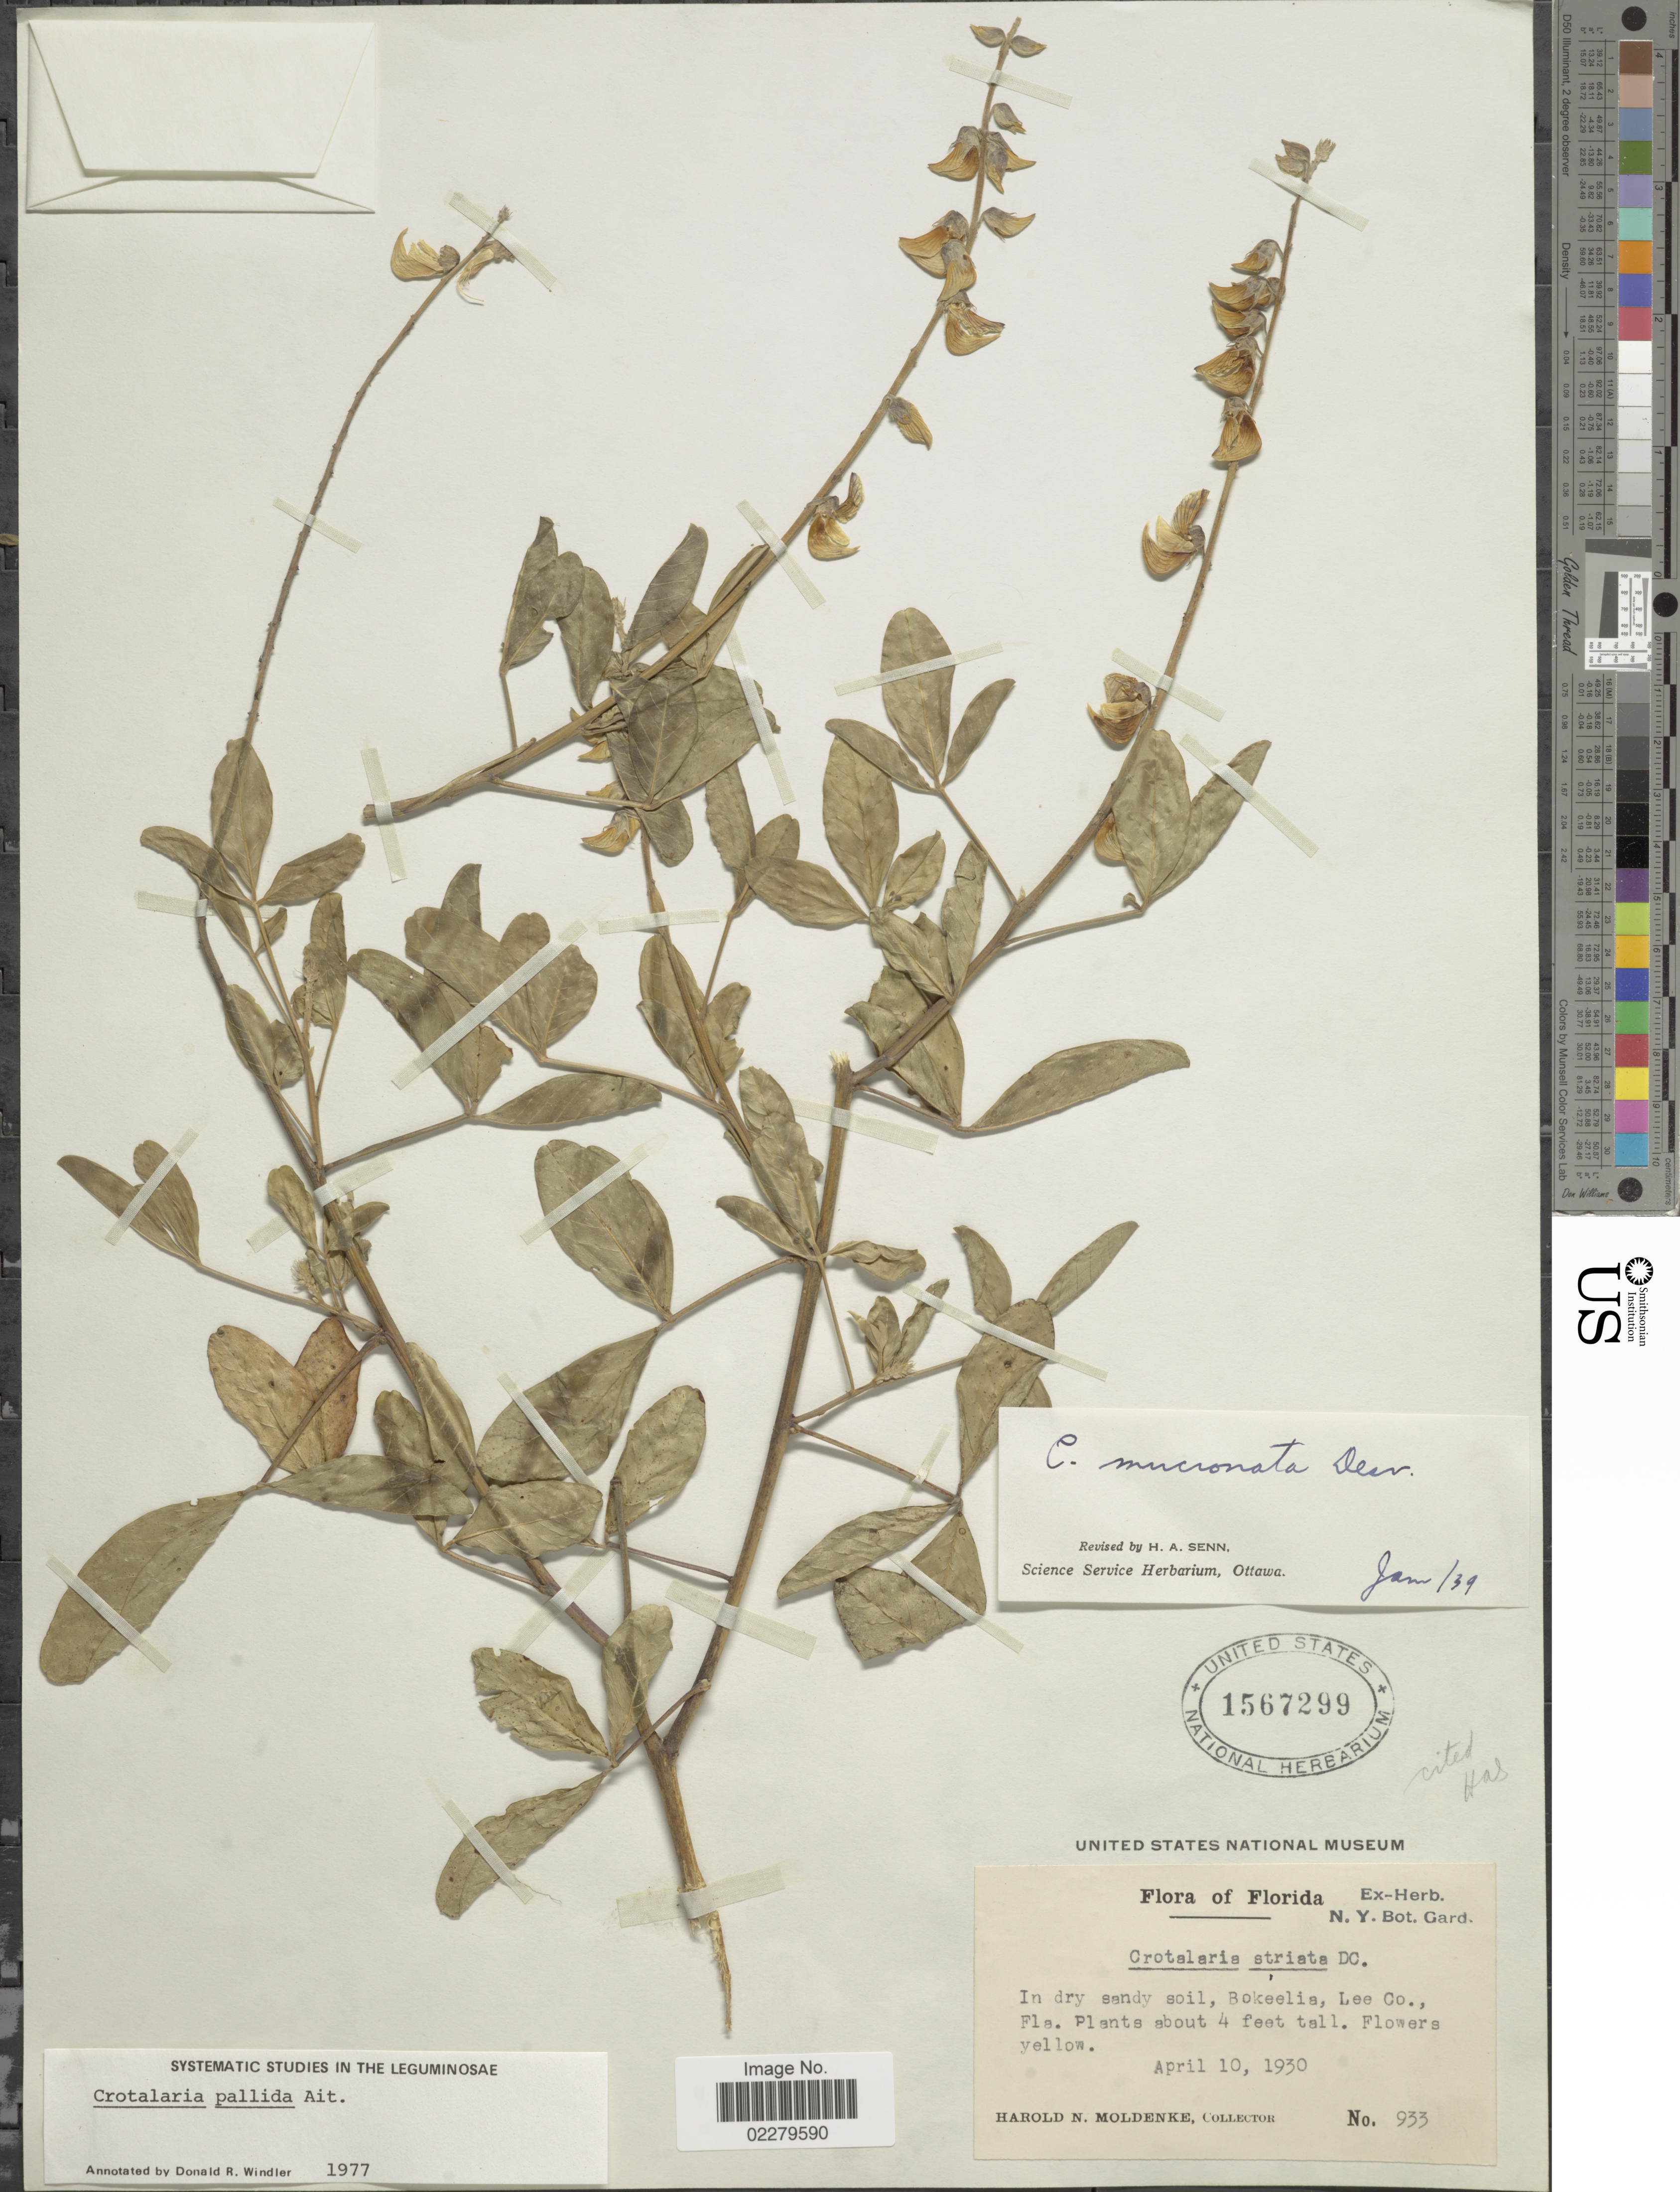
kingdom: Plantae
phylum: Tracheophyta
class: Magnoliopsida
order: Fabales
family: Fabaceae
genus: Crotalaria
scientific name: Crotalaria pallida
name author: Aiton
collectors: H. N. Moldenke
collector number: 933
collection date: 1930-04-10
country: United States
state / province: Florida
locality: In dry sandy soil, Bokeelis, Lee Co.,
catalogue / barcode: US 1567299